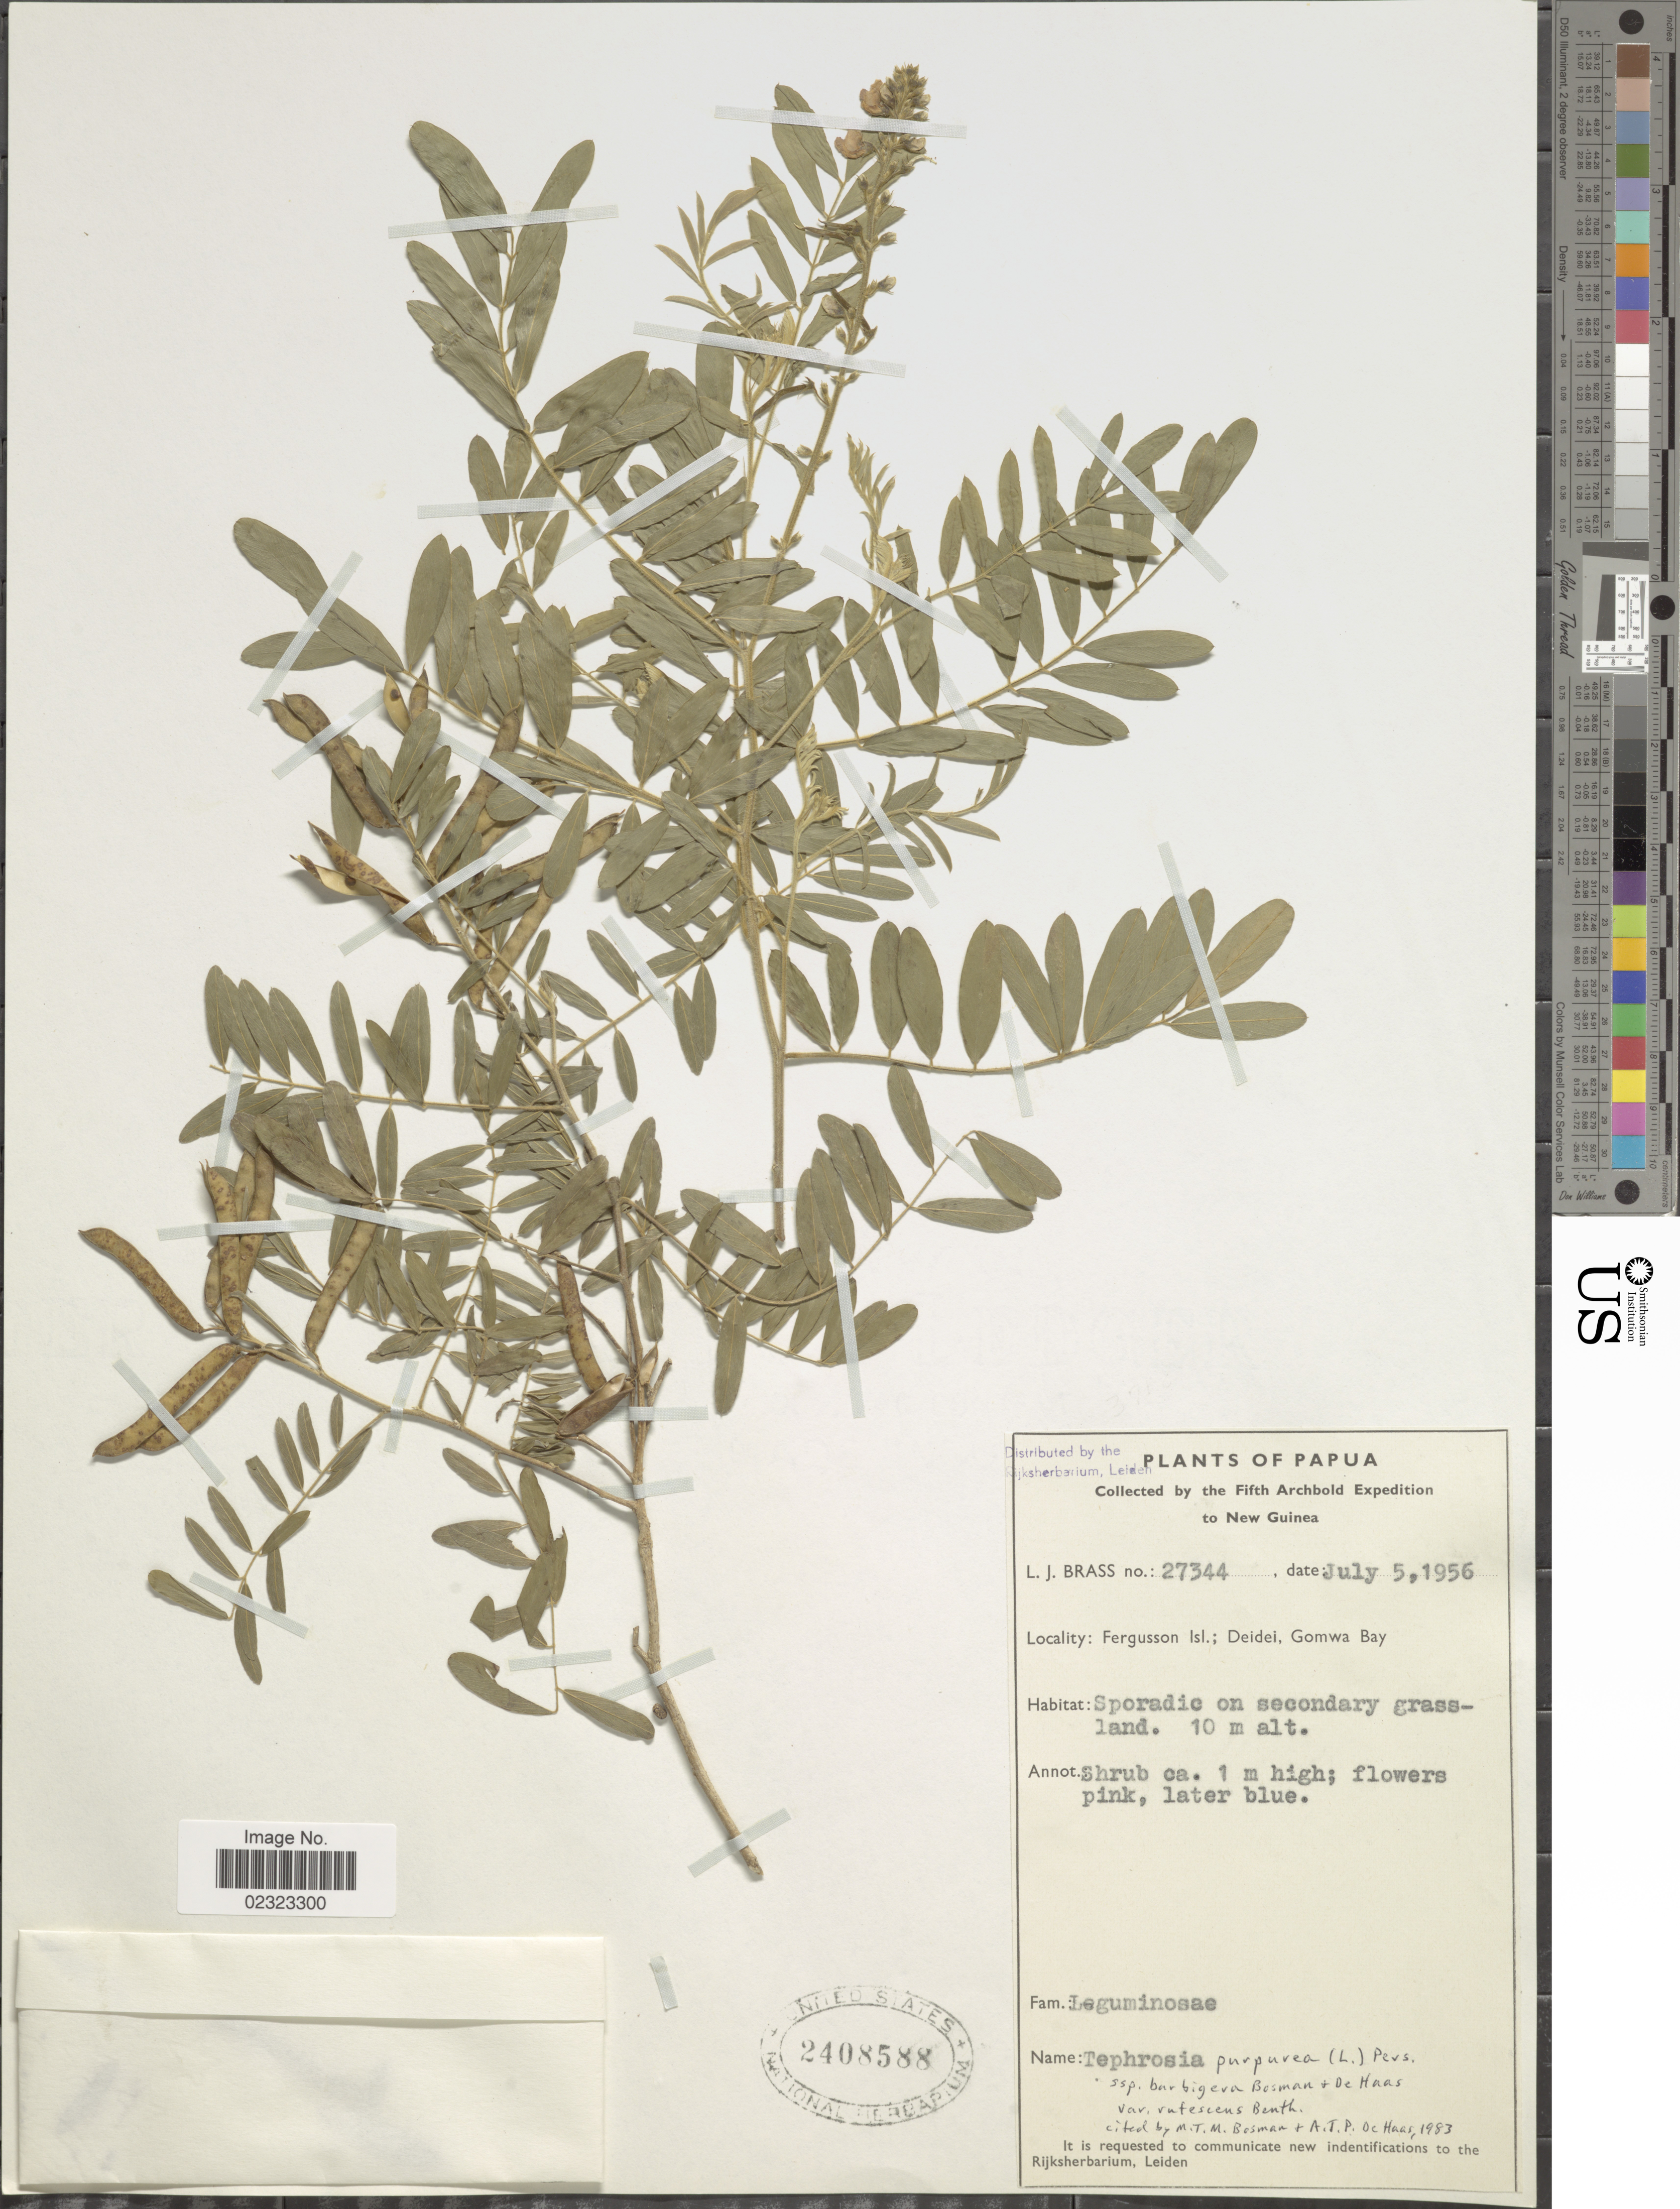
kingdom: Plantae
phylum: Tracheophyta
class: Magnoliopsida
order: Fabales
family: Fabaceae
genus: Tephrosia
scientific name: Tephrosia purpurea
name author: (L.) Pers.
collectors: L. J. Brass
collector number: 27344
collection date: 1956-07-05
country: Papua New Guinea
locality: New Guinea, Fergusson Isl.; Deidel, Gomwa Bay, sporadic on secondary grassland.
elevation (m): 10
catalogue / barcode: US 2408588